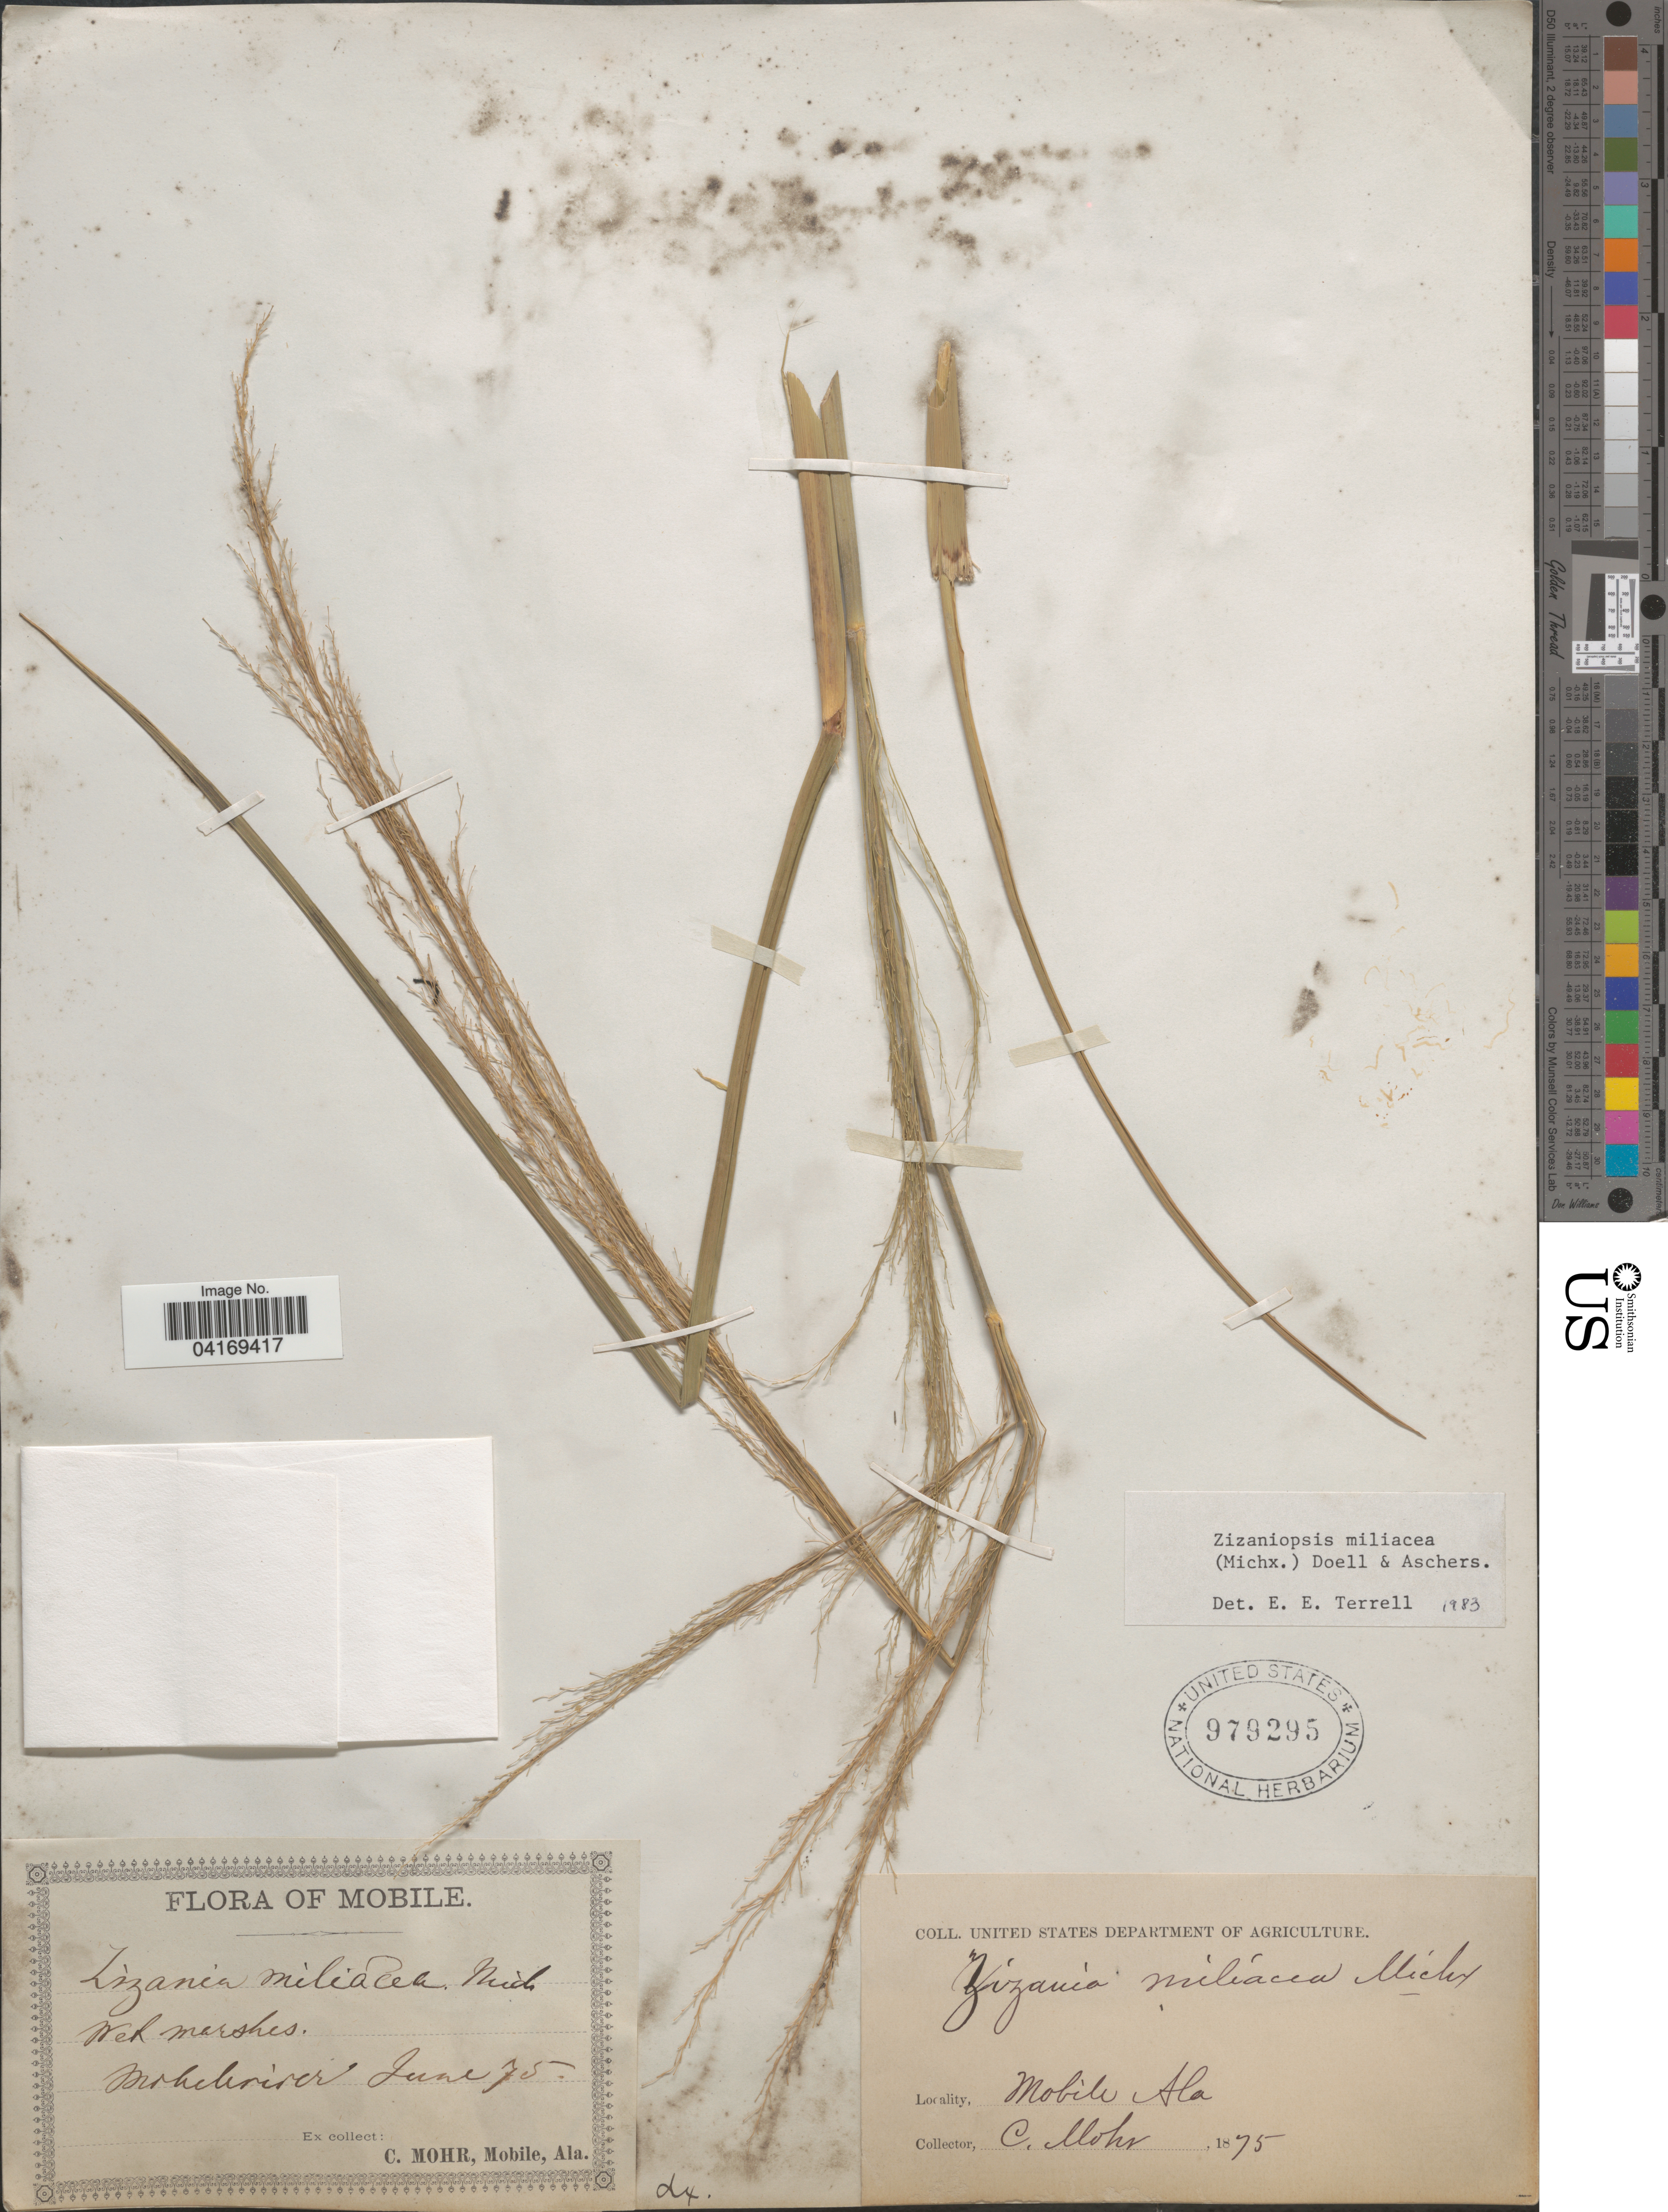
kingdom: Plantae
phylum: Tracheophyta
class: Liliopsida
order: Poales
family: Poaceae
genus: Zizaniopsis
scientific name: Zizaniopsis miliacea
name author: (Michx.) Döll & Asch.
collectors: C. T. Mohr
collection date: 1875-06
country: United States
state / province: Alabama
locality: Mobile. Mobileriver.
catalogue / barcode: US 979295